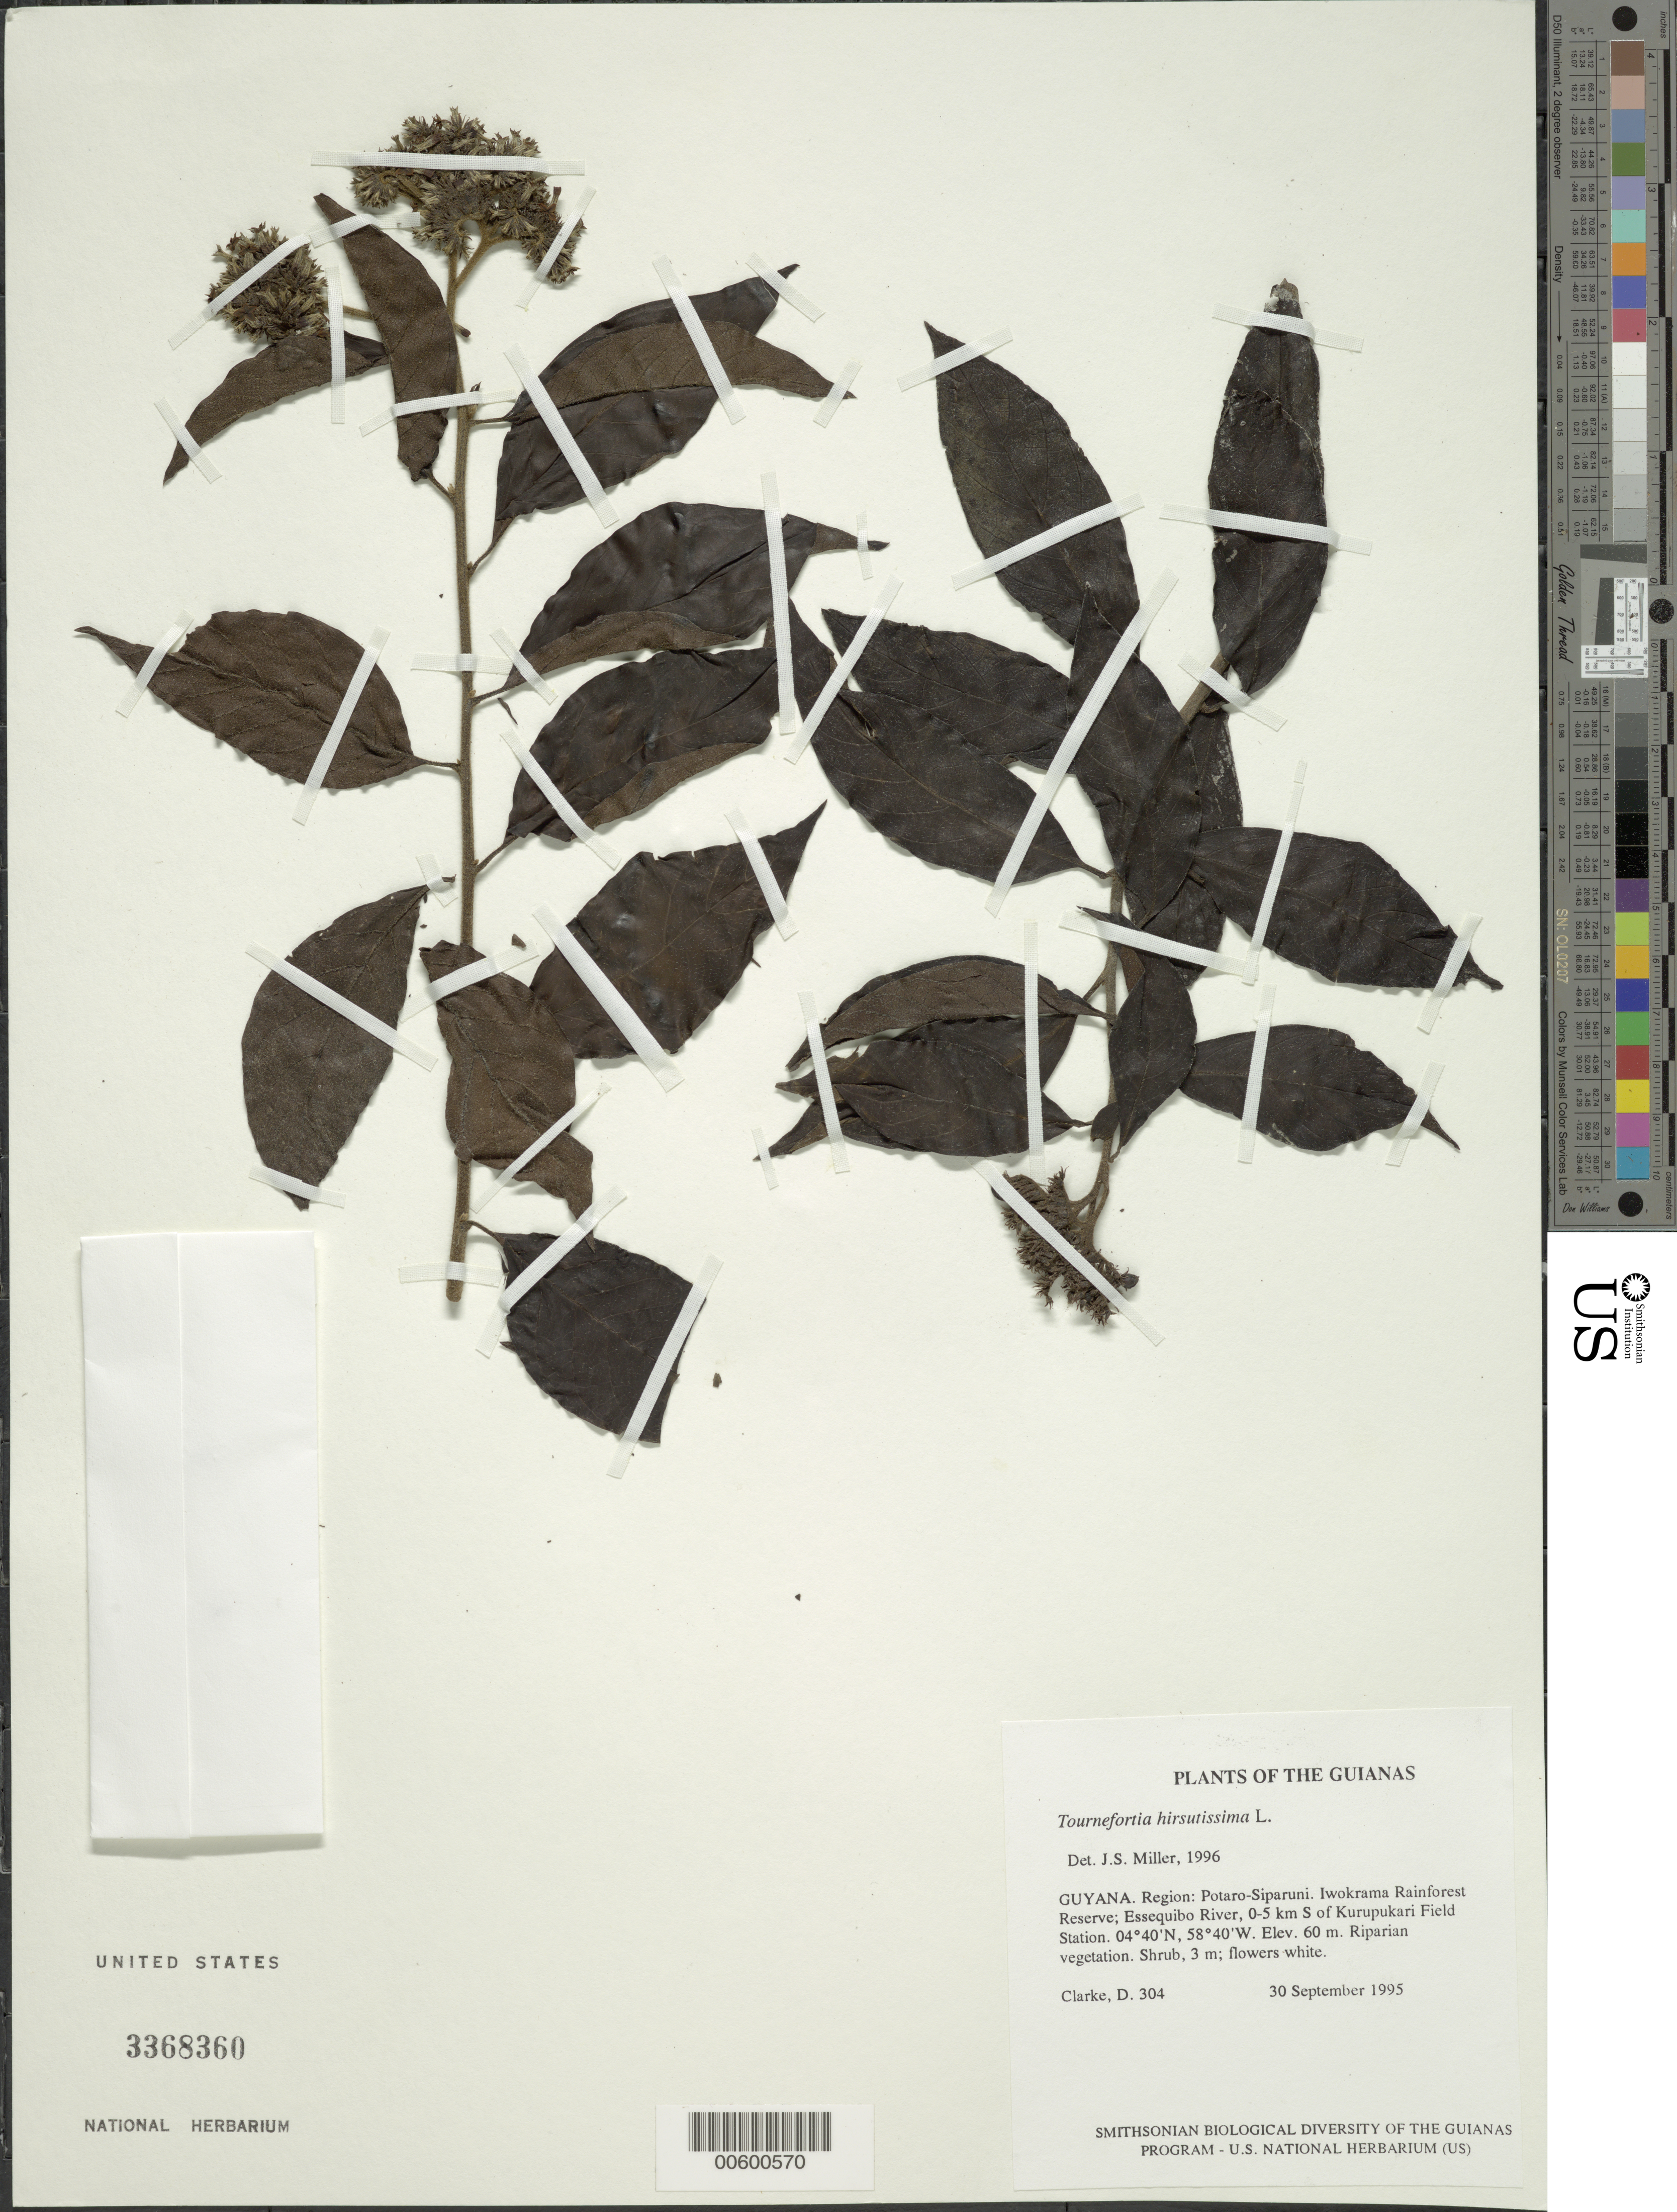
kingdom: Plantae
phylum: Tracheophyta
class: Magnoliopsida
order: Boraginales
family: Heliotropiaceae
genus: Tournefortia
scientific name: Tournefortia hirsutissima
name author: L.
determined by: Miller, James S., (MO), Missouri Botanical Garden (UNITED STATES)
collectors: H. D. Clarke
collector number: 304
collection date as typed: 30 September 1995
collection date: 1995-09-30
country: Guyana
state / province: Potaro-Siparuni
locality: Iwokrama Rainforest Reserve; Essequibo River, 0-5 km S of Kurupukari Field Station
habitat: Riparian vegetation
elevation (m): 60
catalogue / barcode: US 3368360